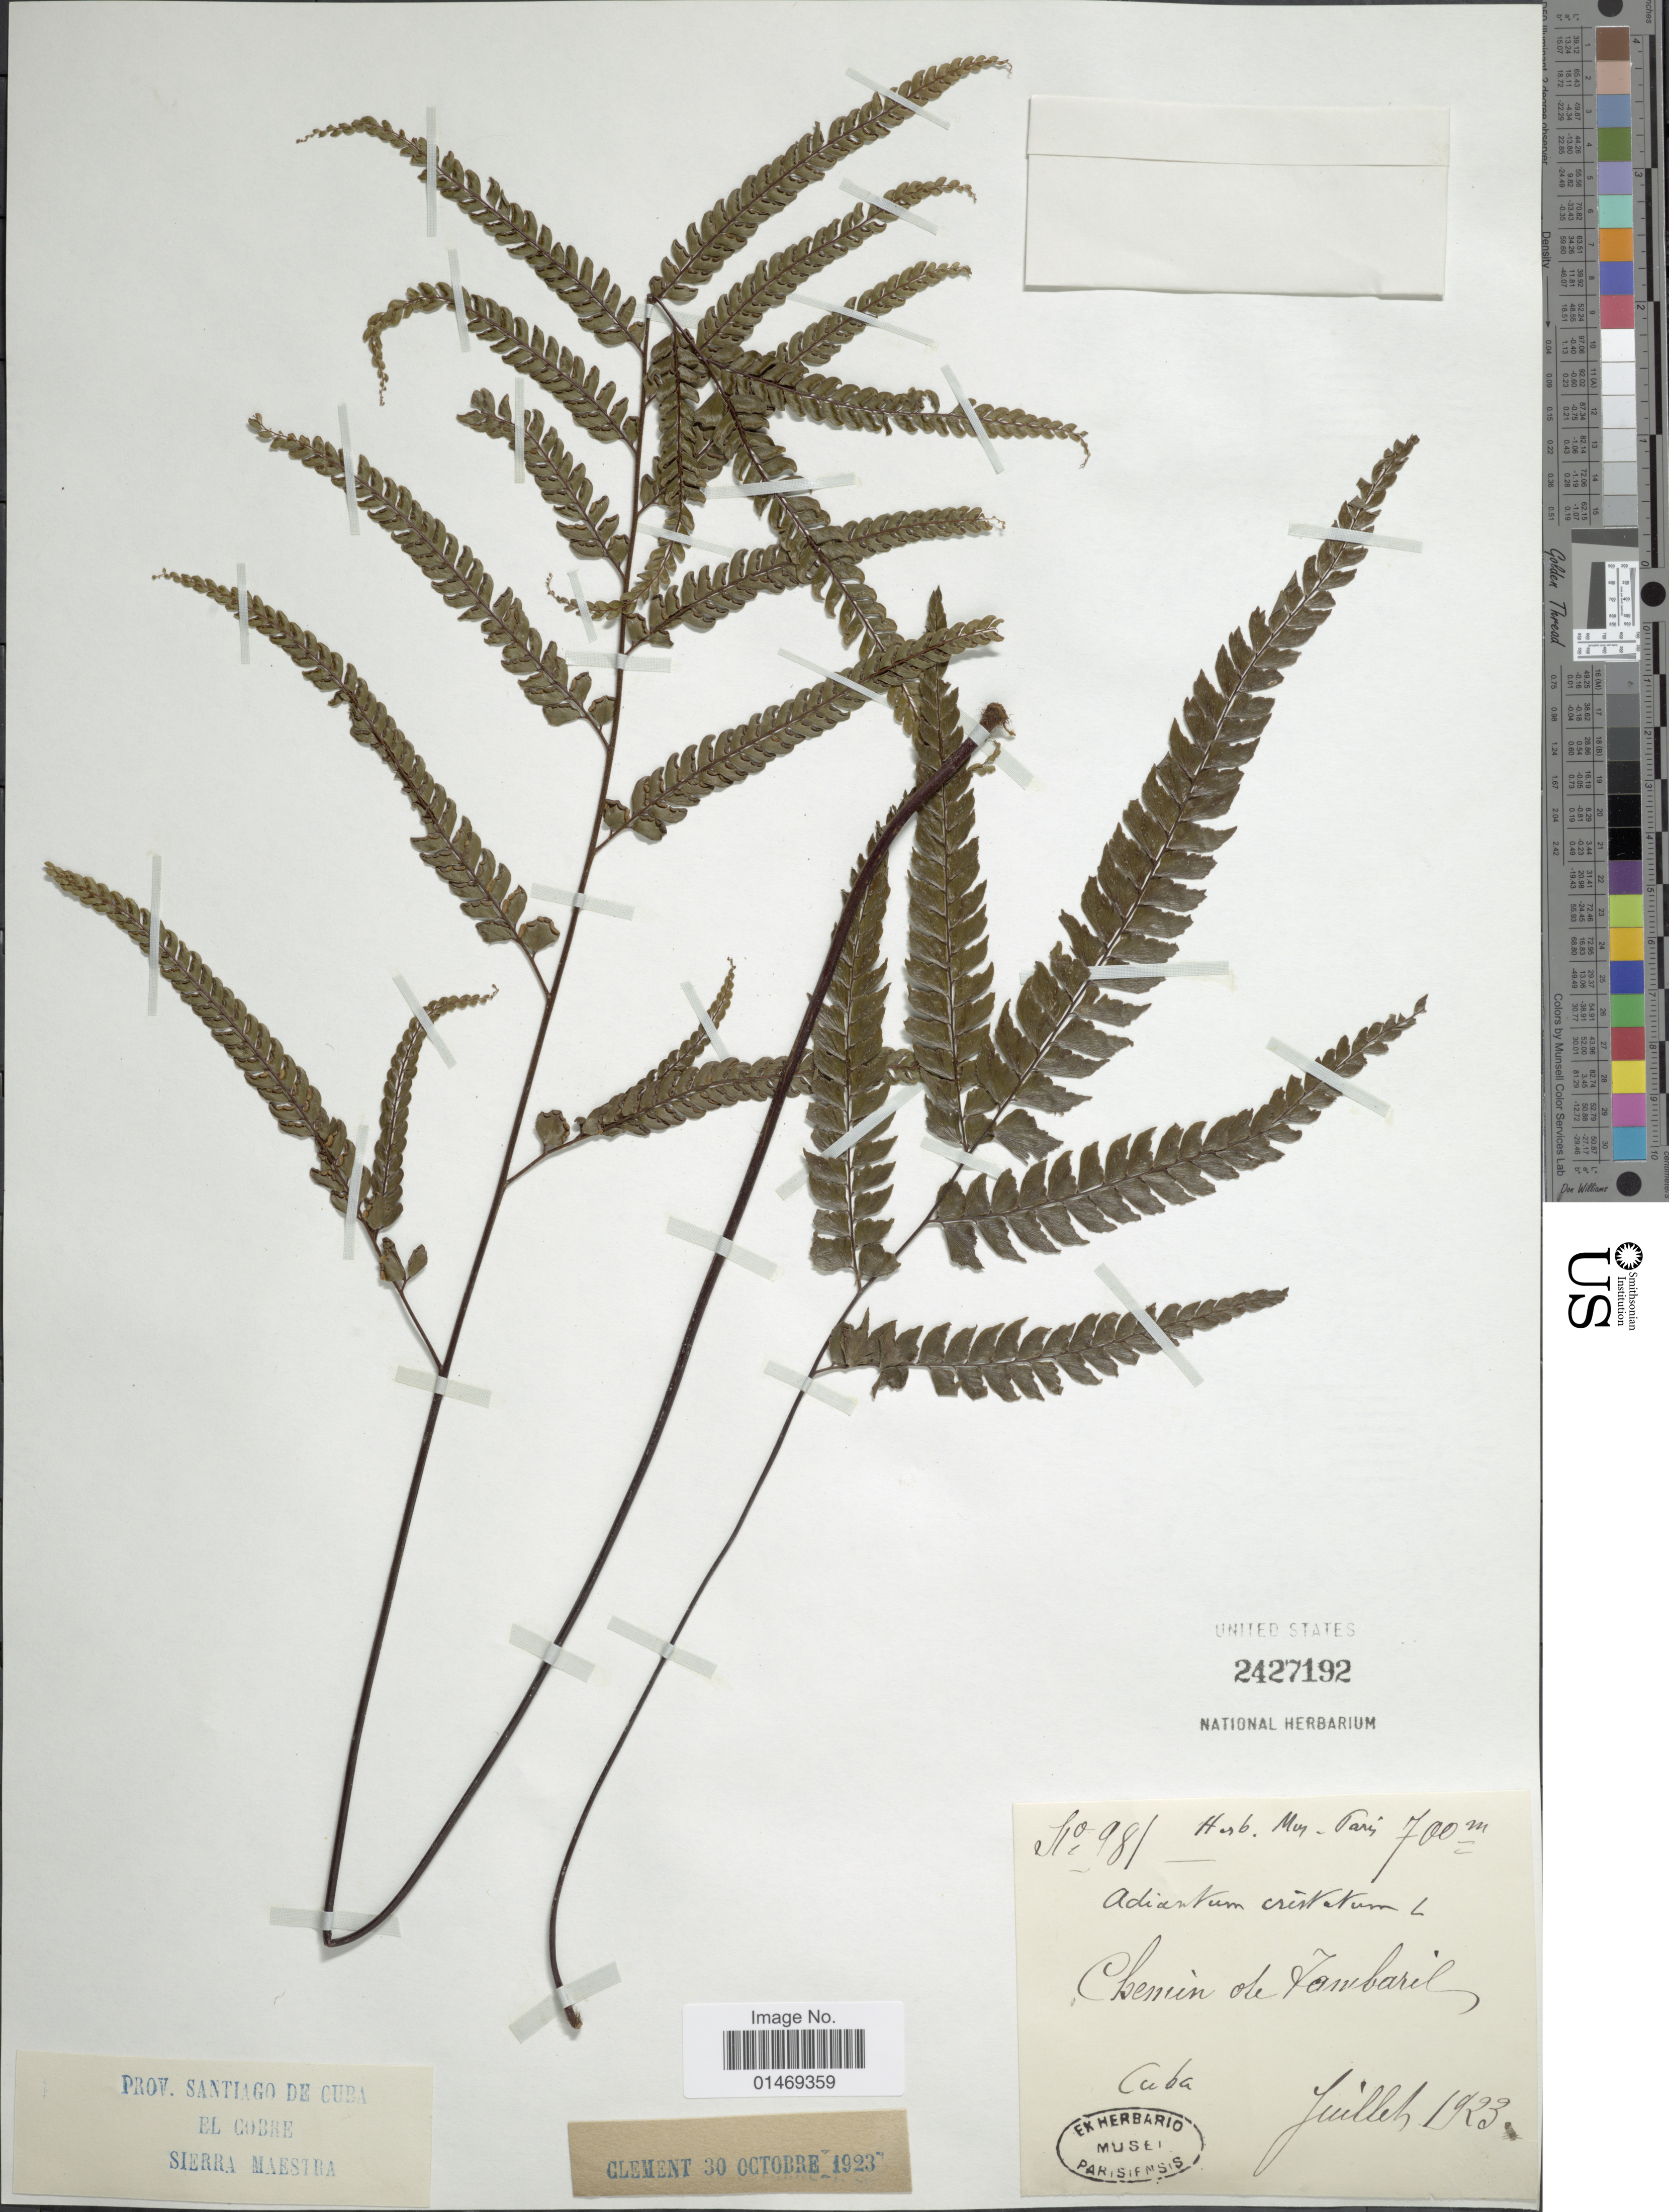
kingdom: Plantae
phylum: Tracheophyta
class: Polypodiopsida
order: Polypodiales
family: Pteridaceae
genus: Adiantum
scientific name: Adiantum pyramidale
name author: (L.) Willd.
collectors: ex herb. Mus. Paris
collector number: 981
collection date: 1923-07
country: Cuba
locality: Chemin de Zonbarel [interpreted]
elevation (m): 700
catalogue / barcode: US 2427192